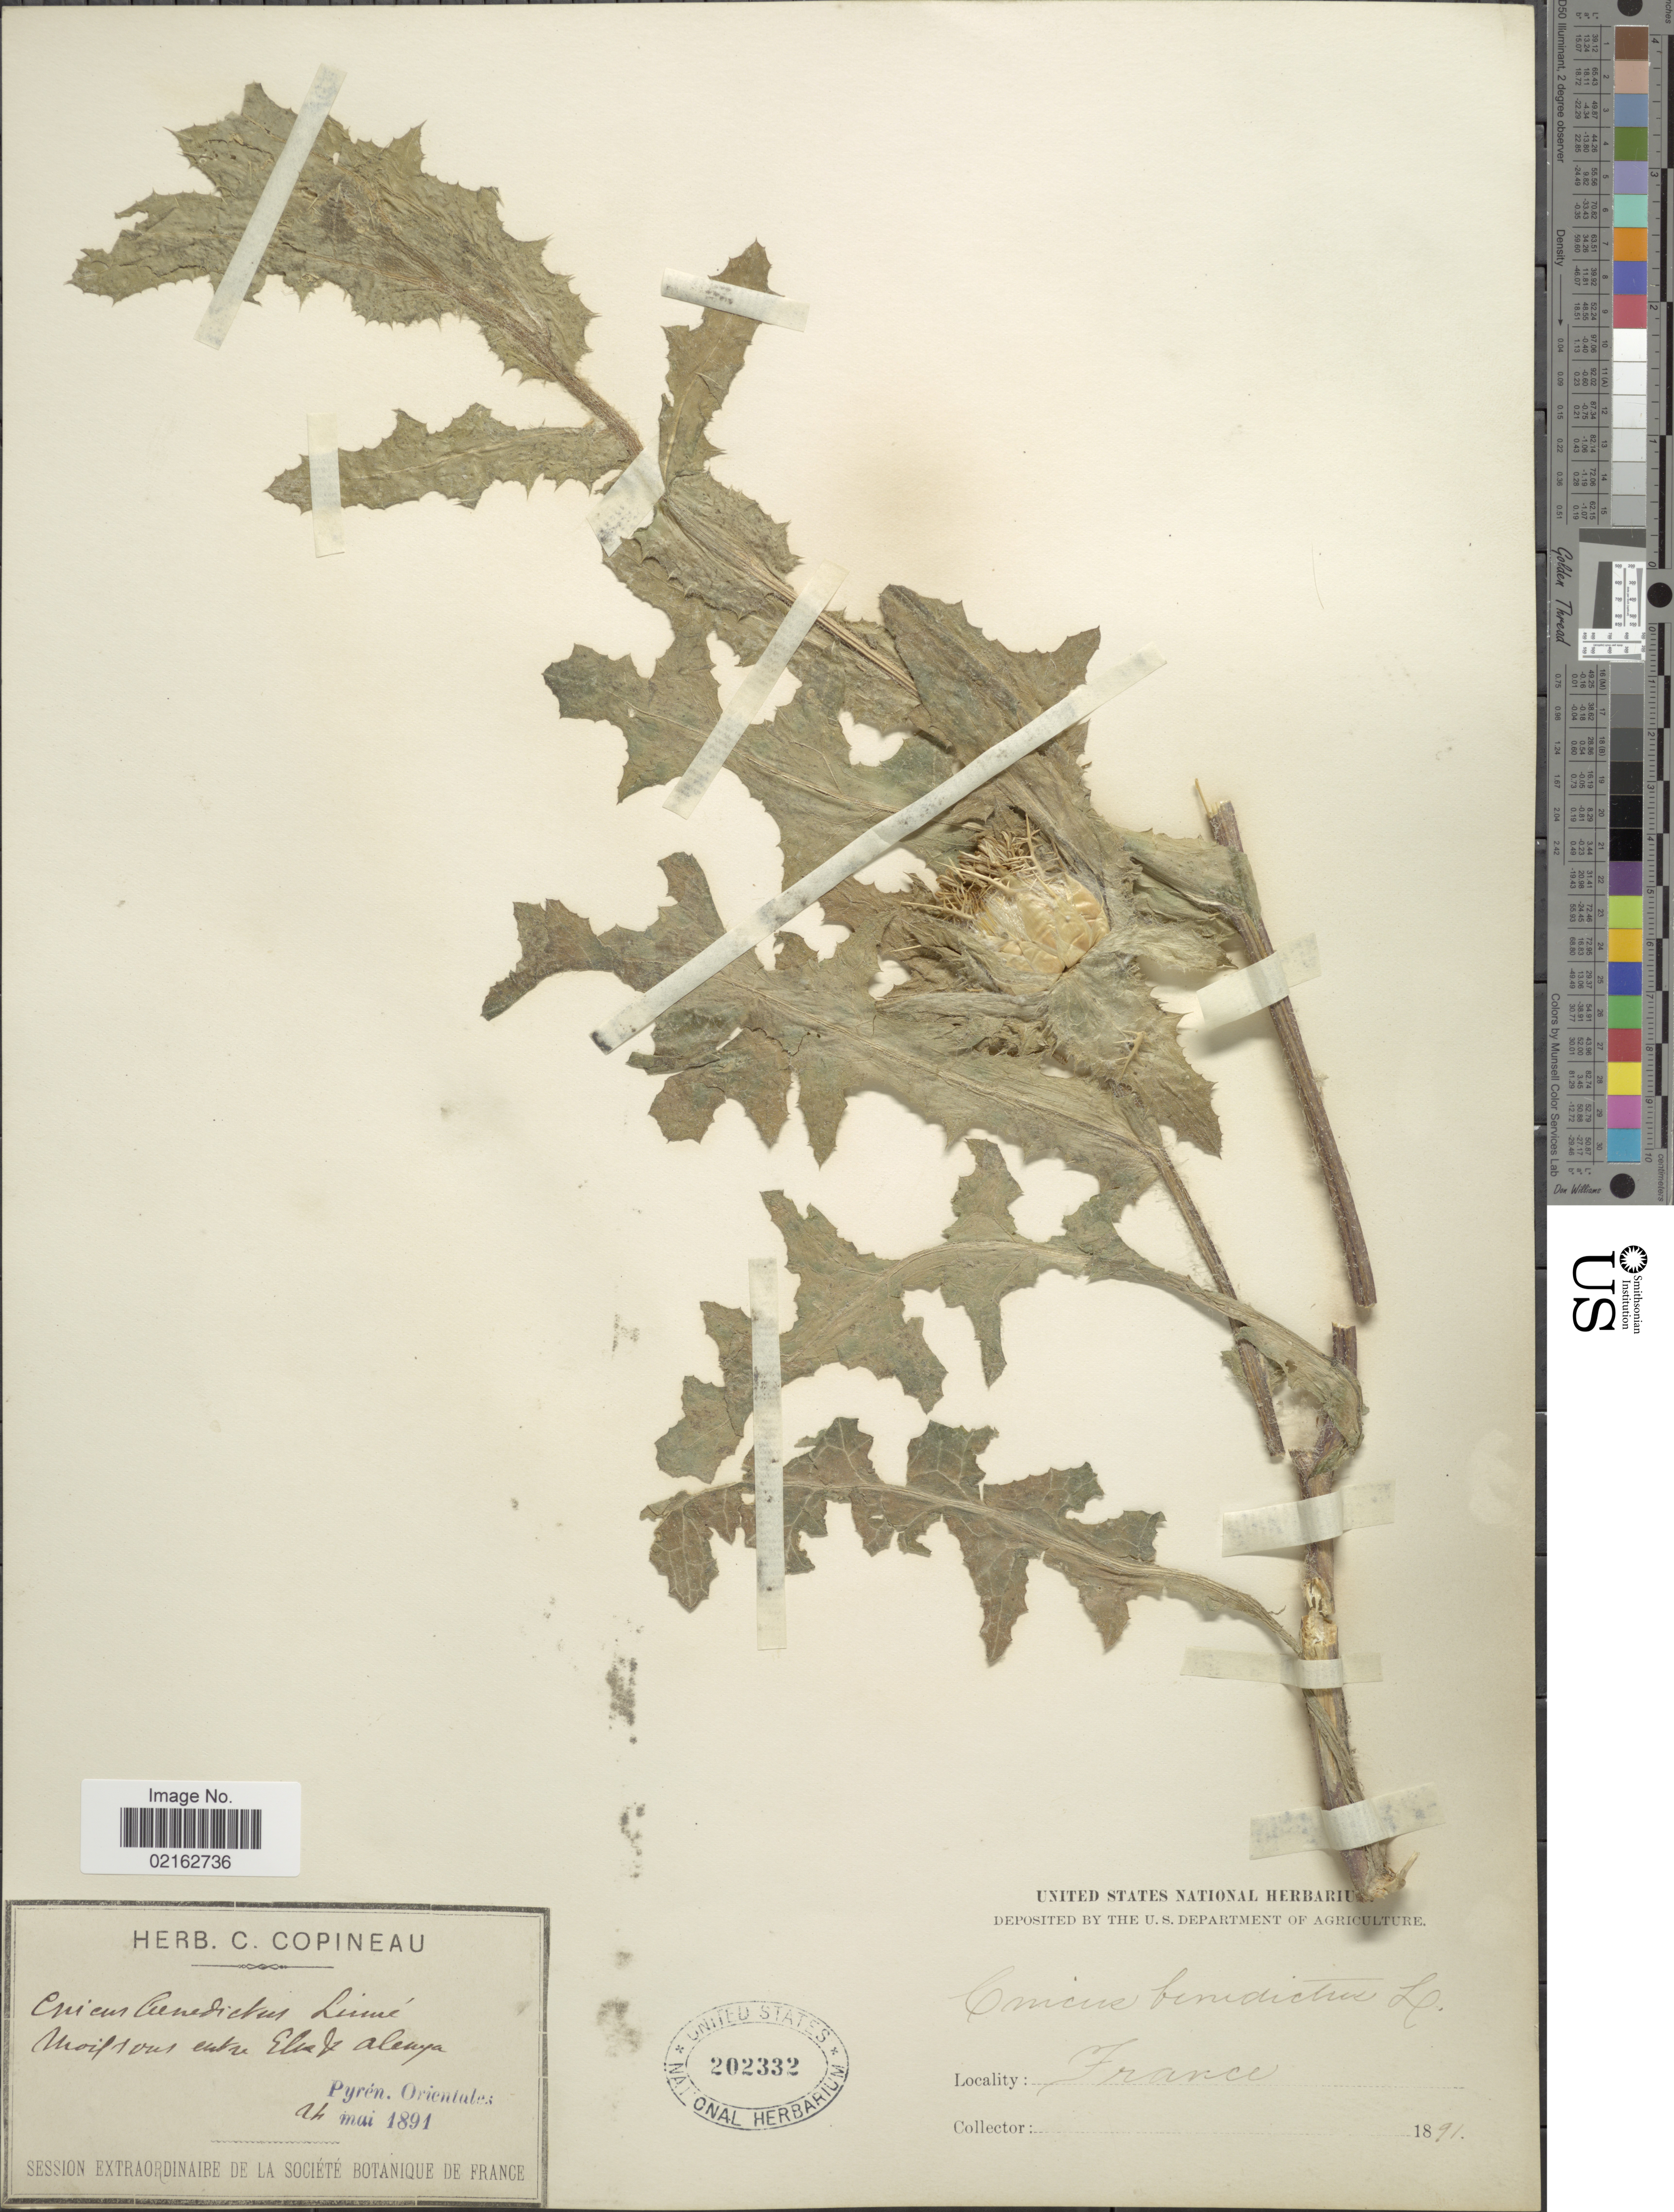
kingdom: Plantae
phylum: Tracheophyta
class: Magnoliopsida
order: Asterales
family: Asteraceae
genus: Centaurea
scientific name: Centaurea benedicta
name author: (L.) L.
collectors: ex herb. C. Copineau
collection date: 1891-05-24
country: France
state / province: Occitanie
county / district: Pyrénées-Orientales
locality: Maissons [interpreted] entre Elne & Alenya, Pyren. Orientales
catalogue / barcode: US 202332